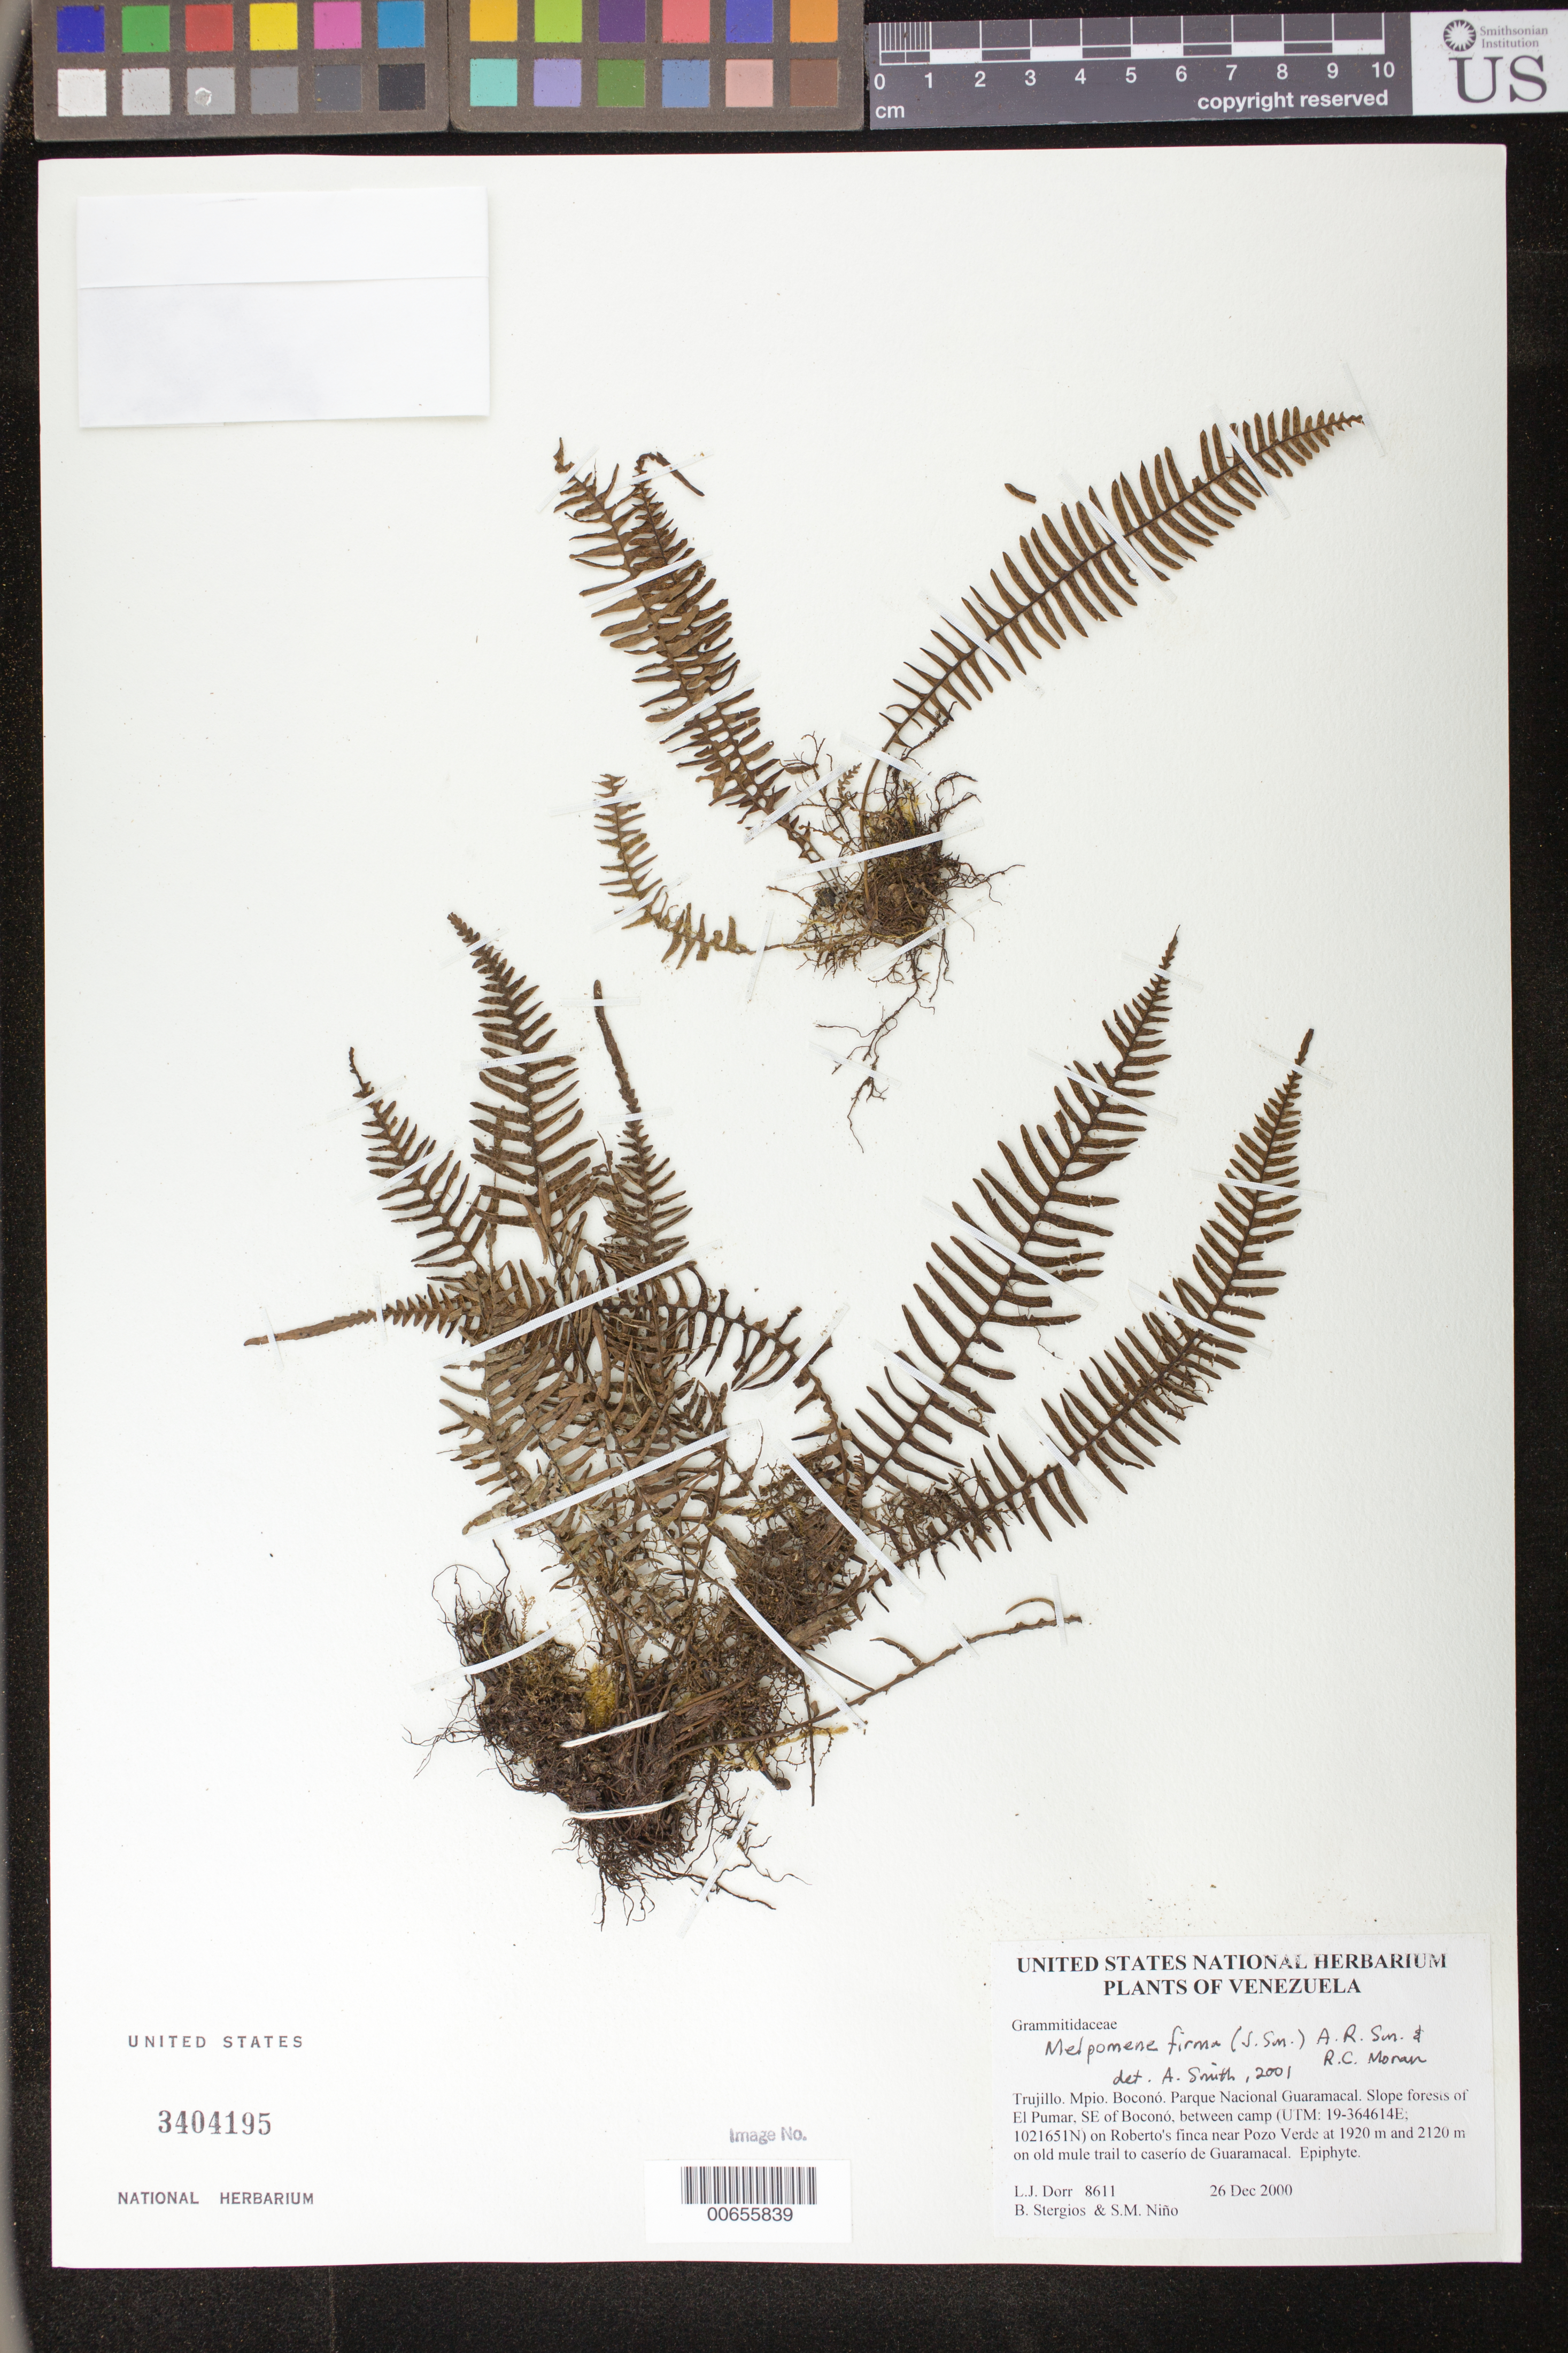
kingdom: Plantae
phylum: Tracheophyta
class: Polypodiopsida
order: Polypodiales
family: Polypodiaceae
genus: Melpomene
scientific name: Melpomene firma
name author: (J. Sm.) A.R. Sm. & R.C. Moran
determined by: Smith, Alan R., (UC)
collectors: L. J. Dorr, B. G. Stergios & S. M. Niño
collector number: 8611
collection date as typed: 26 Dec 2000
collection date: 2000-12-26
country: Venezuela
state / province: Trujillo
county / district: Boconó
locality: Parque Nacional Guaramacal. El Pumar, SE of Boconó, between camp on Roberto's finca near Pozo Verde at 1920 m and 2120 m on old mule trail to caserío de Guaramacal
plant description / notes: PORT, US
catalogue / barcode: US 3404195